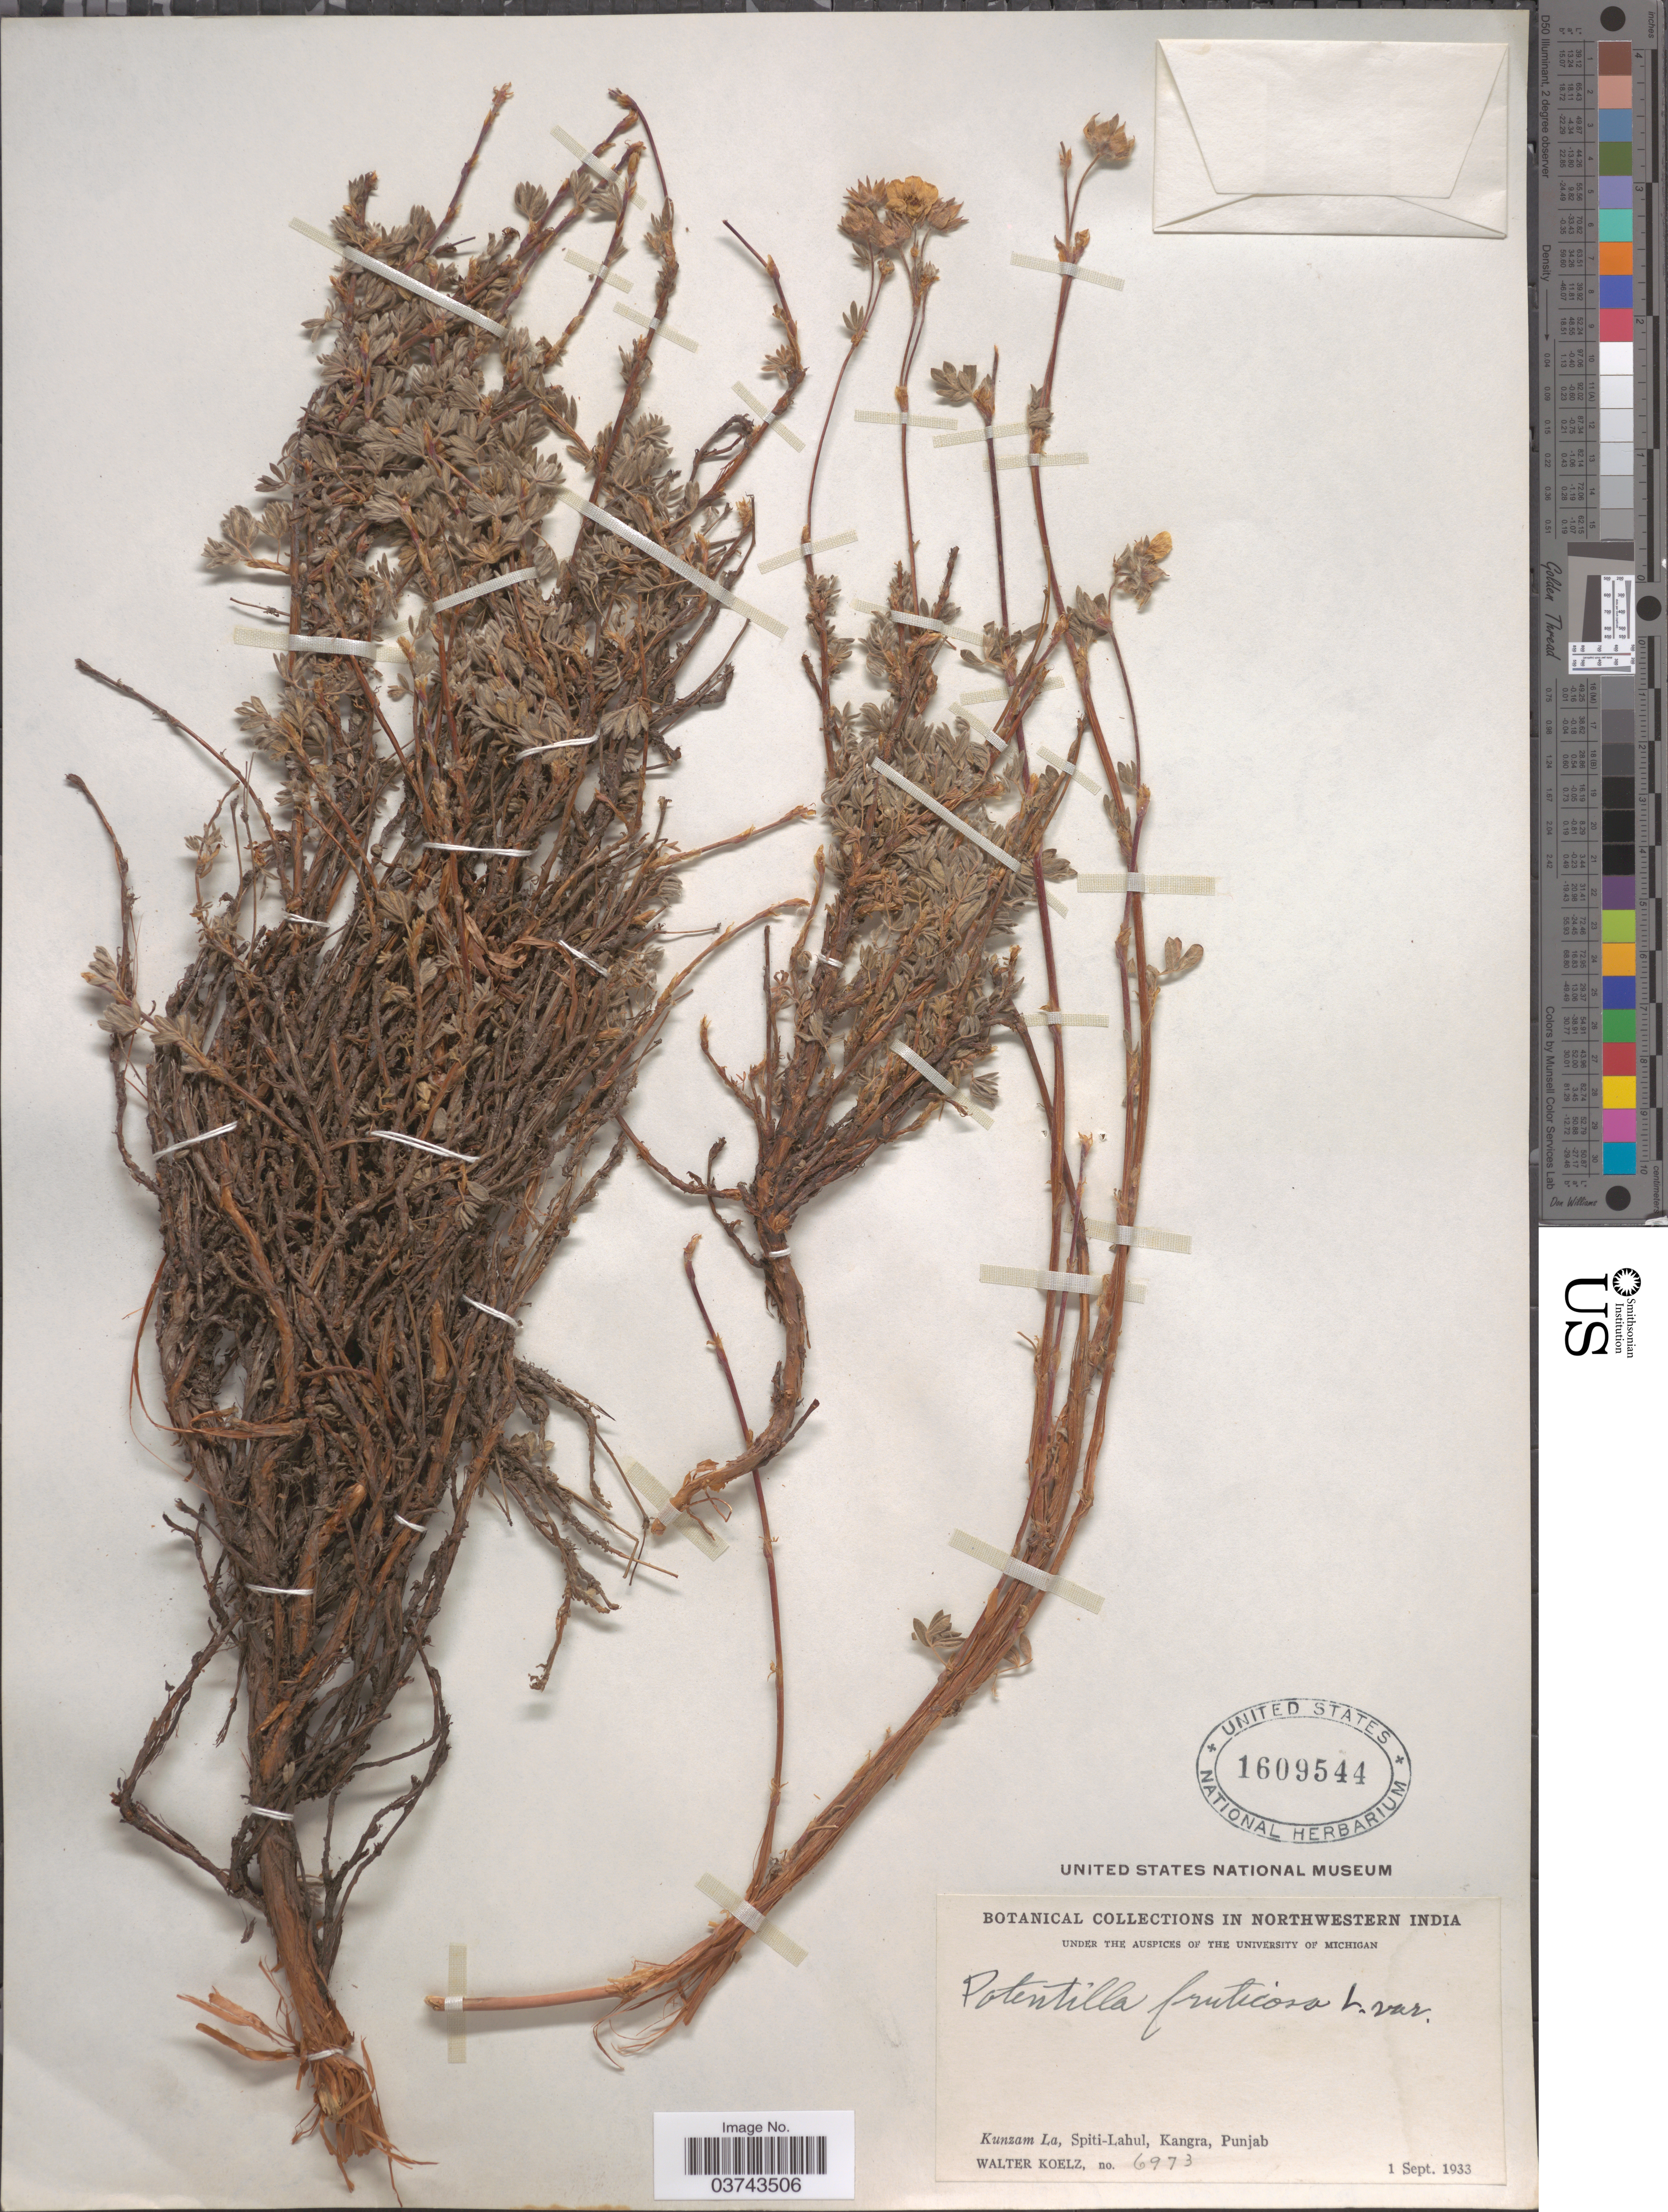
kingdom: Plantae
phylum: Tracheophyta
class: Magnoliopsida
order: Rosales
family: Rosaceae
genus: Dasiphora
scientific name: Dasiphora fruticosa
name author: (L.) Rydb.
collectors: W. N. Koelz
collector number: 6973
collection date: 1933-09-01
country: India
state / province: Punjab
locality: Northwestern India. Kunzam La, Spiti-Lahul, Kangra.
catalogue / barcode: US 1609544